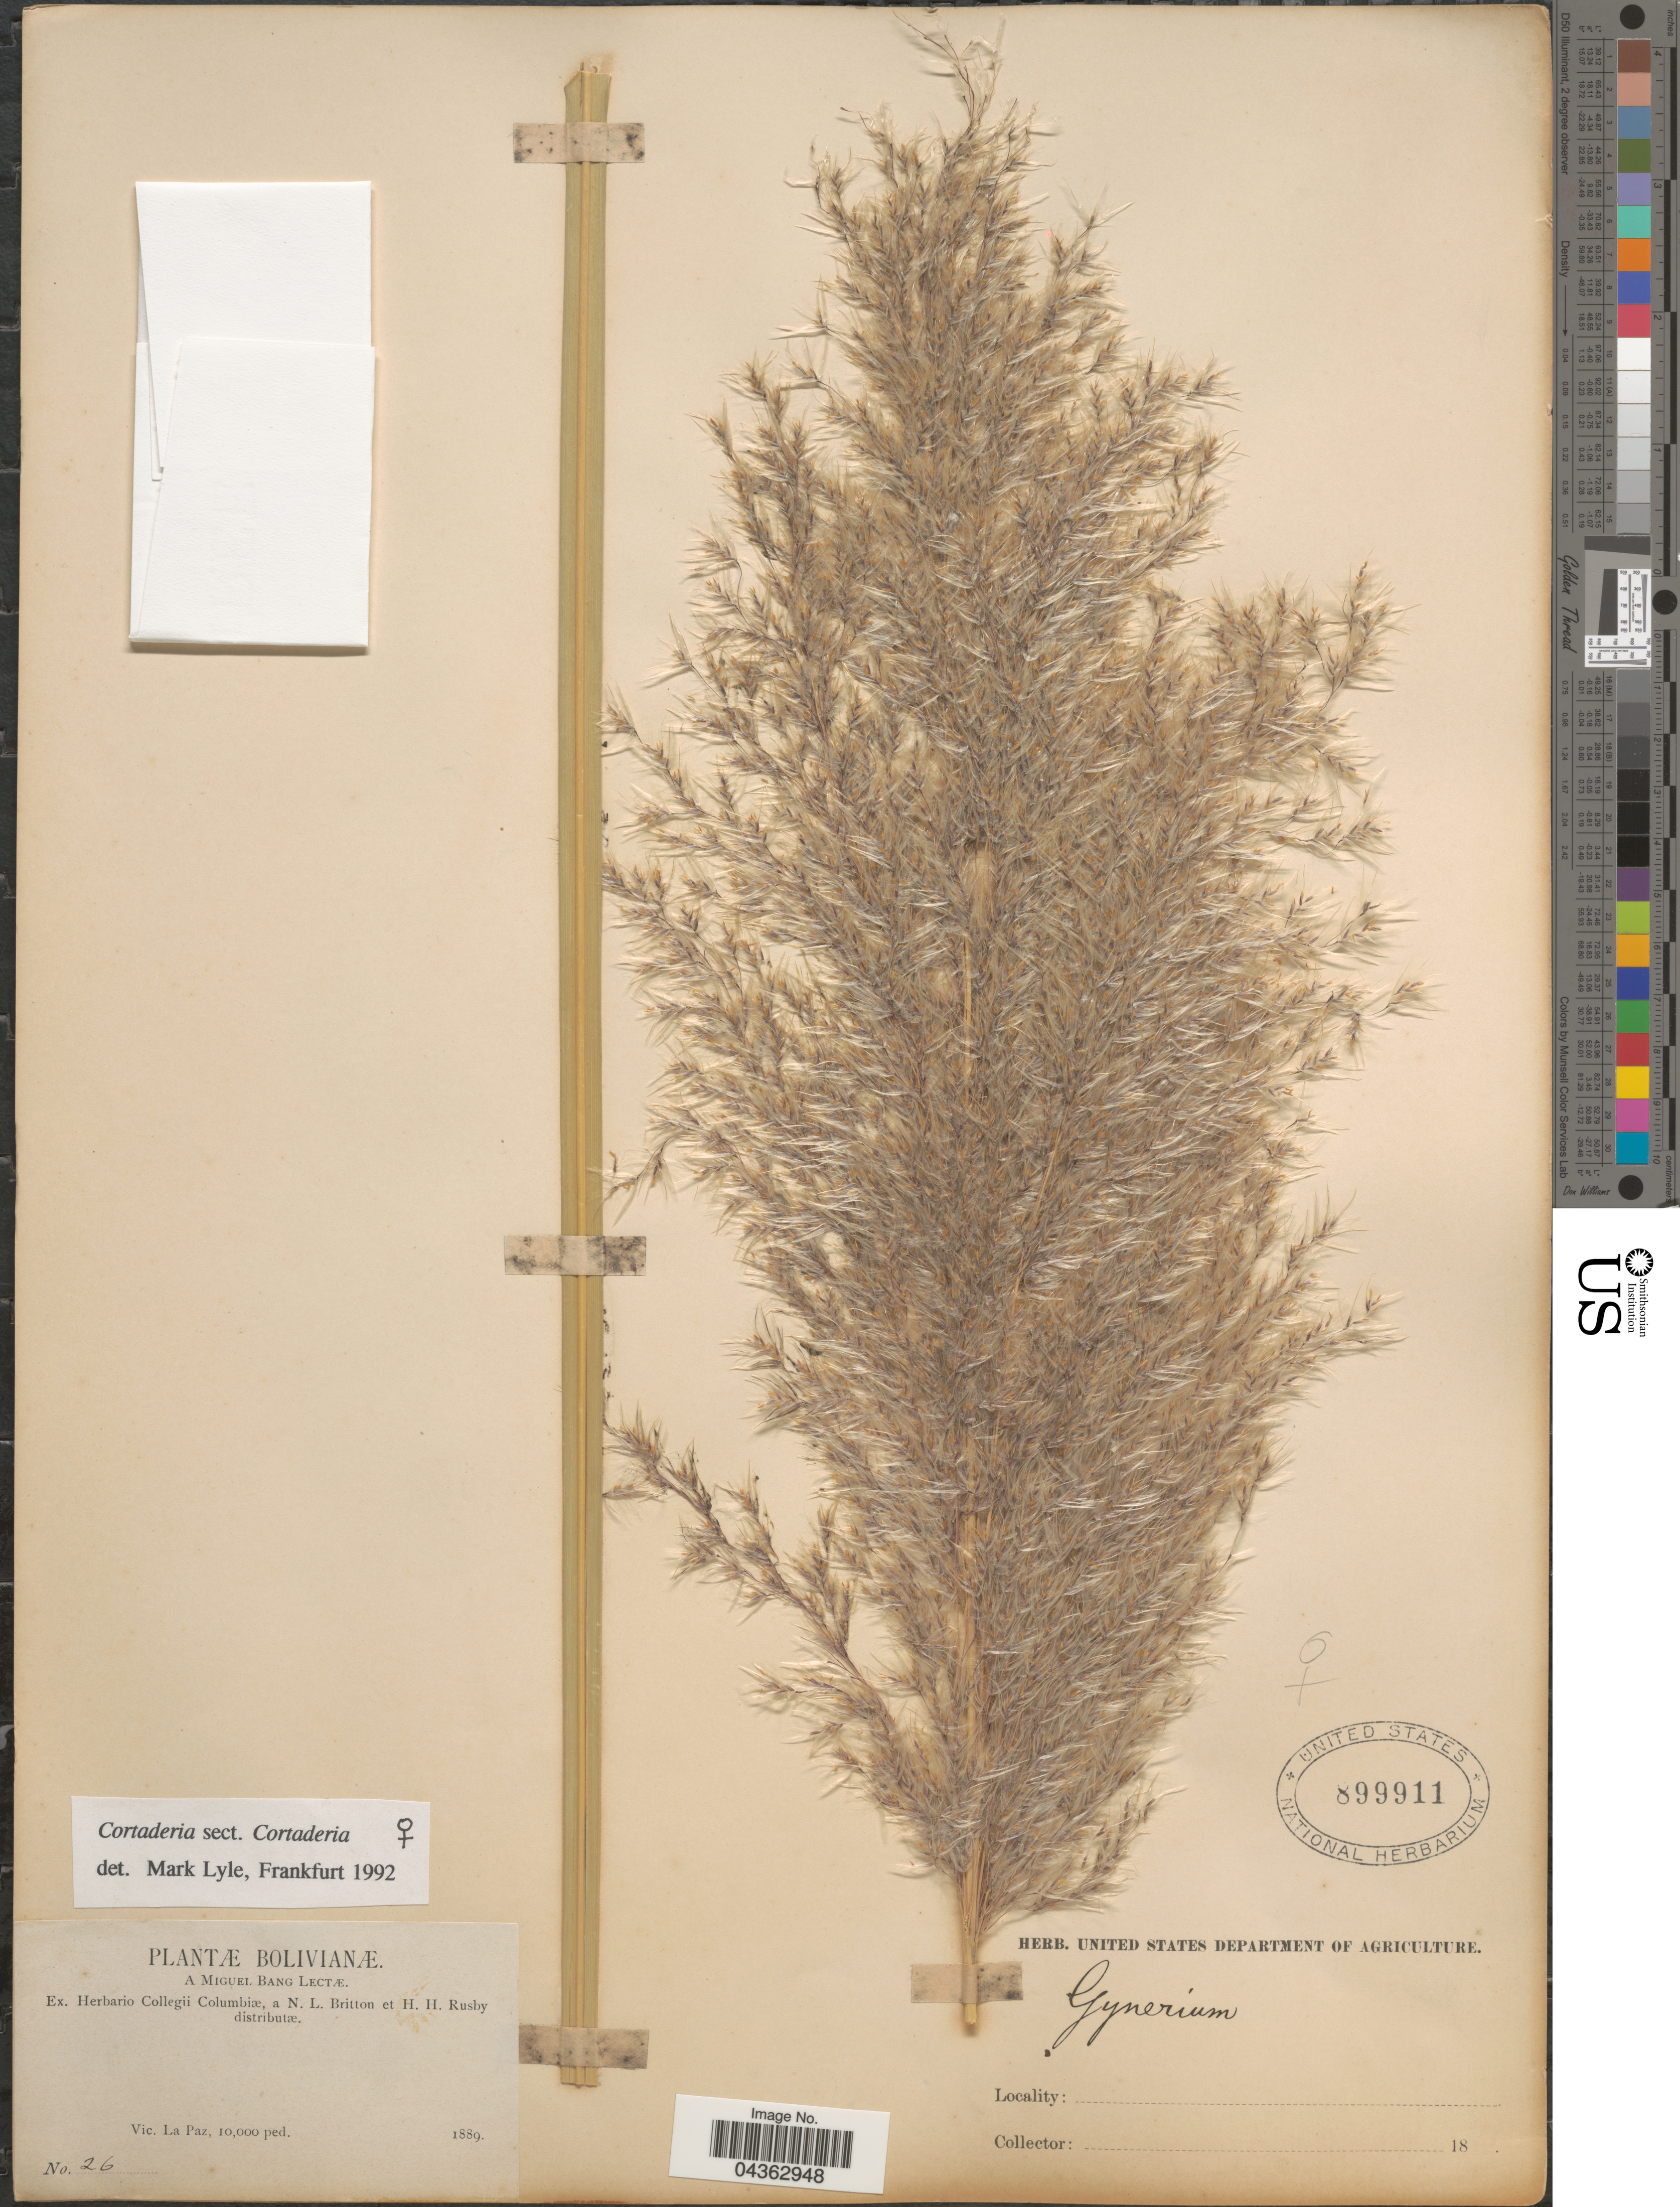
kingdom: Plantae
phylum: Tracheophyta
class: Liliopsida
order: Poales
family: Poaceae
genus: Cortaderia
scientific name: Cortaderia sp.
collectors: M. Bang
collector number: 26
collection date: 1889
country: Bolivia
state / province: La Paz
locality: Vic. La Paz.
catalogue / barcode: US 899911